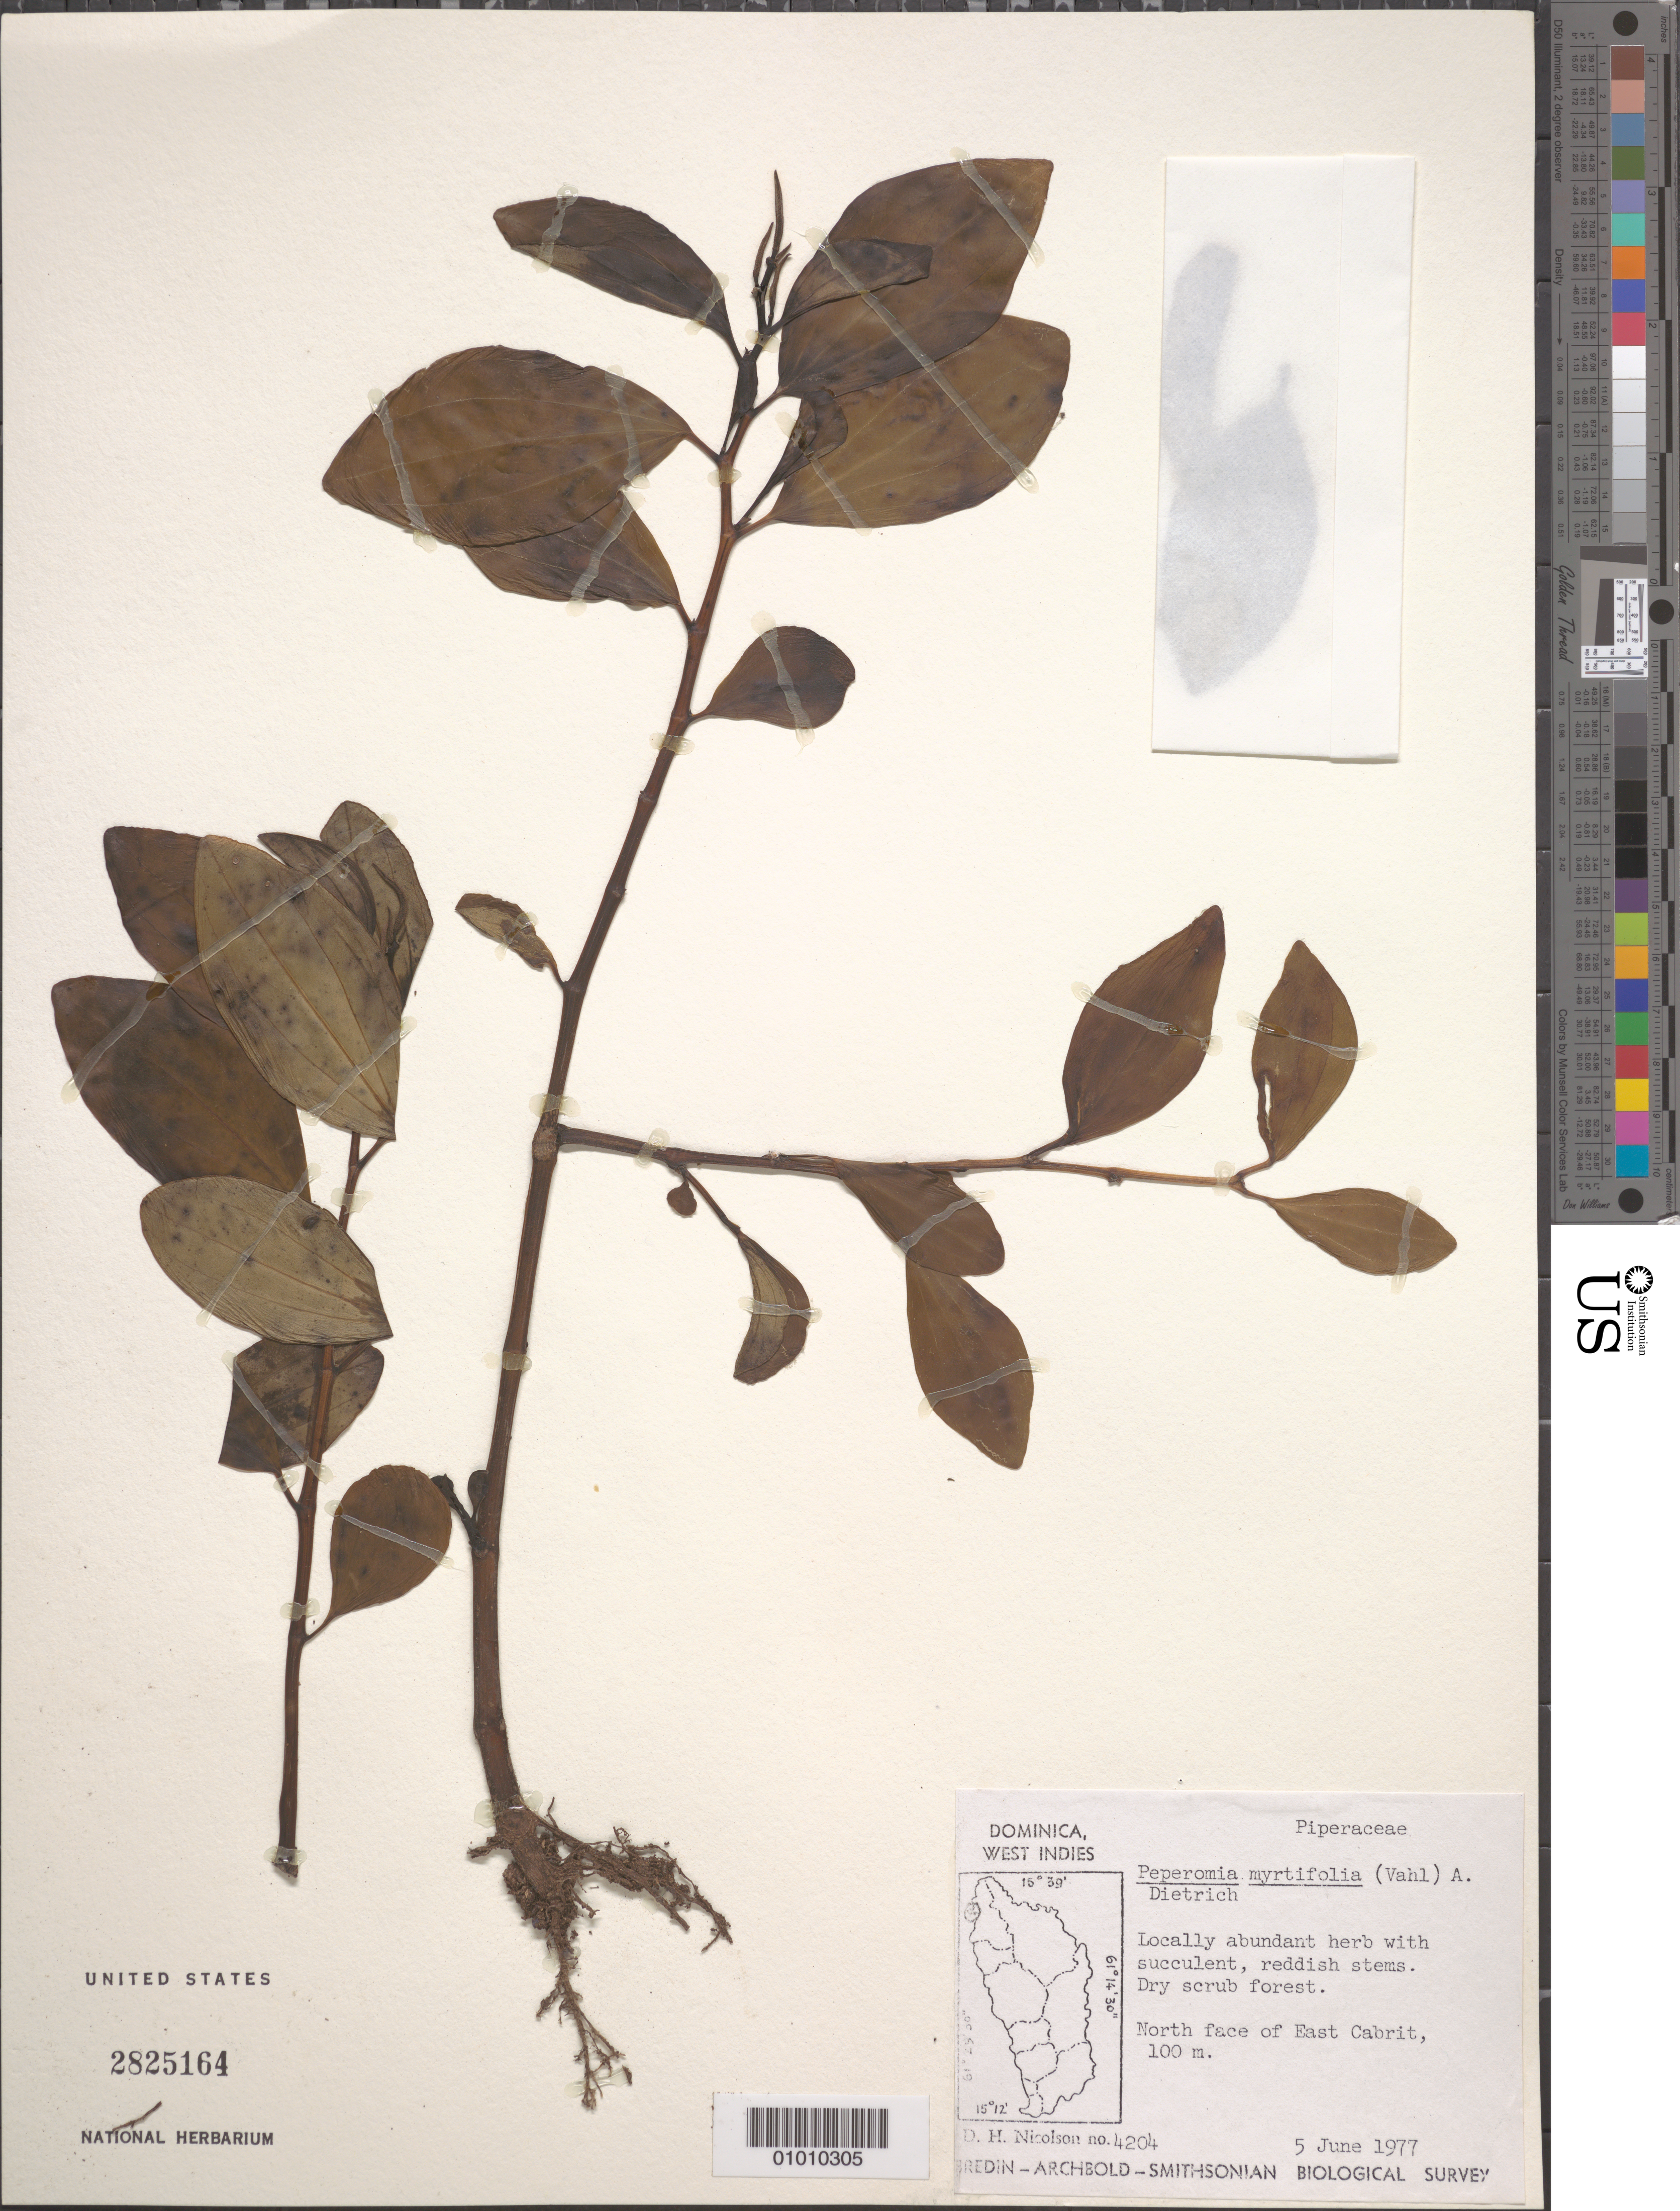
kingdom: Plantae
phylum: Tracheophyta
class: Magnoliopsida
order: Piperales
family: Piperaceae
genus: Peperomia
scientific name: Peperomia myrtifolia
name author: (Vahl) A. Dietr.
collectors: D. H. Nicolson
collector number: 4204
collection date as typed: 05 Jun 1977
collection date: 1977-06-05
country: Dominica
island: Dominica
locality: North face of East Cabrit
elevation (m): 100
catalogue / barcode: US 2825164